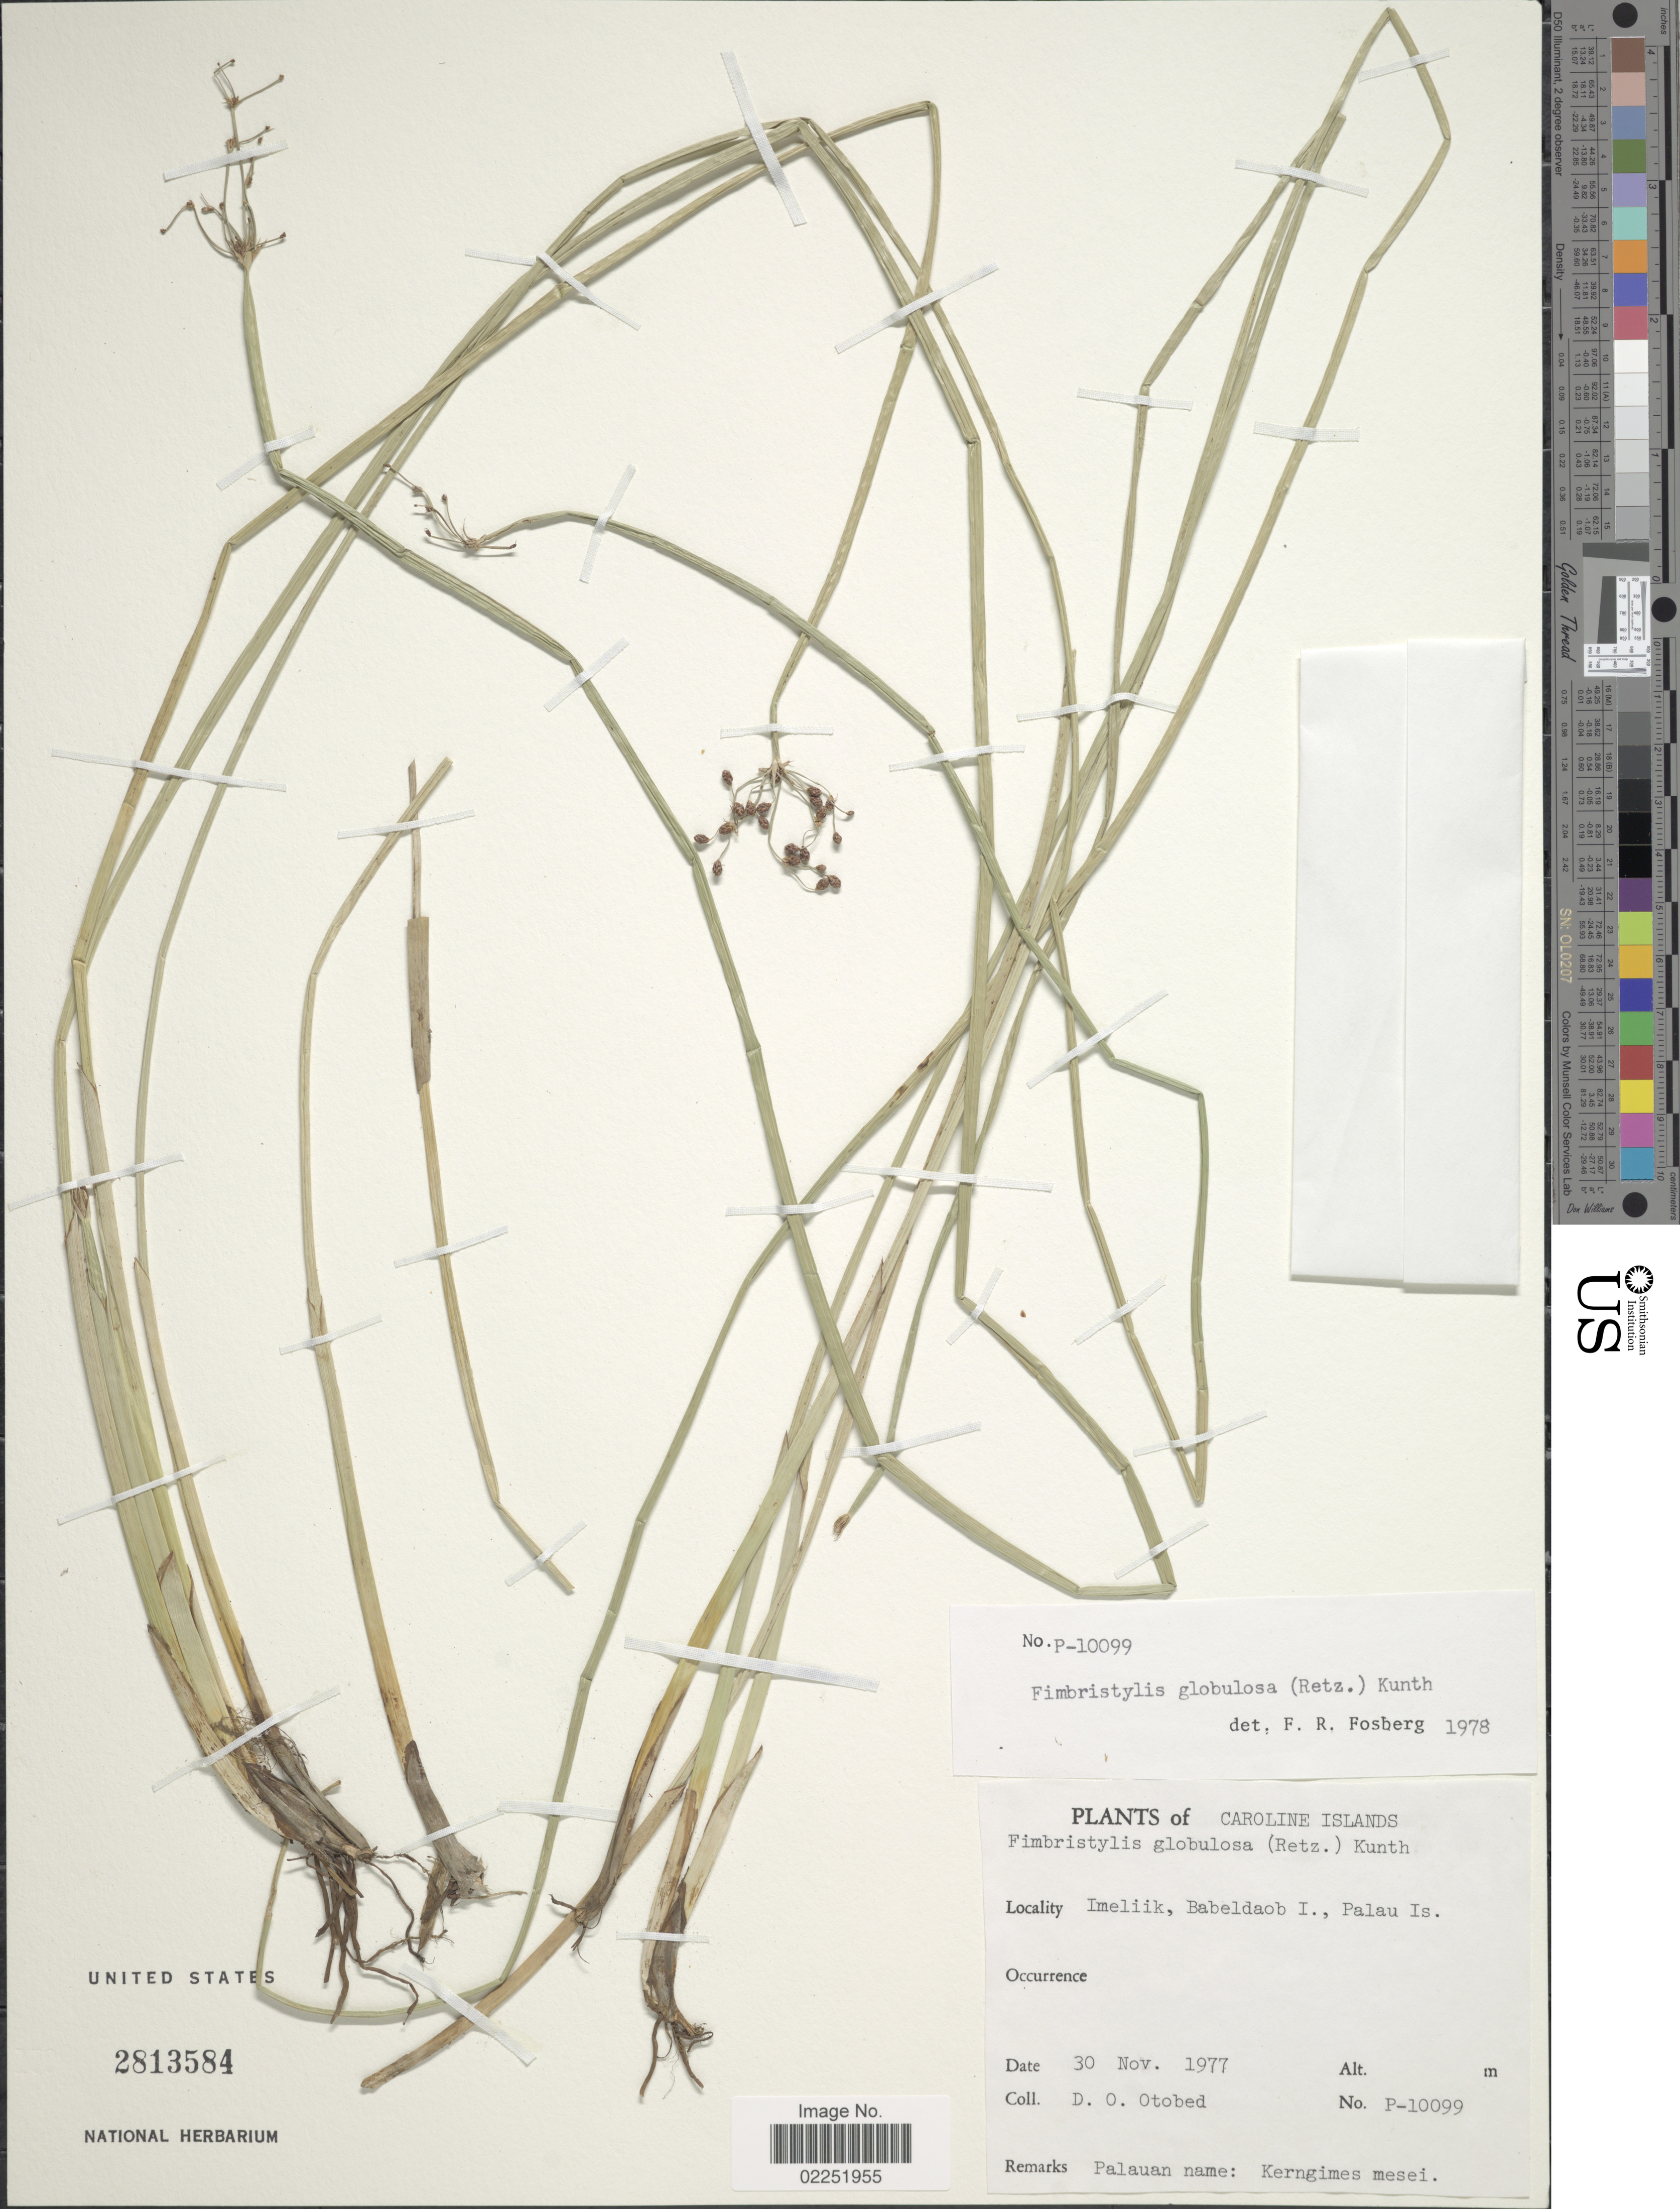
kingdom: Plantae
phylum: Tracheophyta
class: Liliopsida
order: Poales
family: Cyperaceae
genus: Fimbristylis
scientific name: Fimbristylis umbellaris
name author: (Lam.) Vahl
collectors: D. O. Otobed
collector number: P-10099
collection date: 1977-11-30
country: Palau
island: Babeldaob [Babelthuap]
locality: Caroline Islands, Imeliik, Babeldaob I., Palau Is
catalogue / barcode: US 2813584